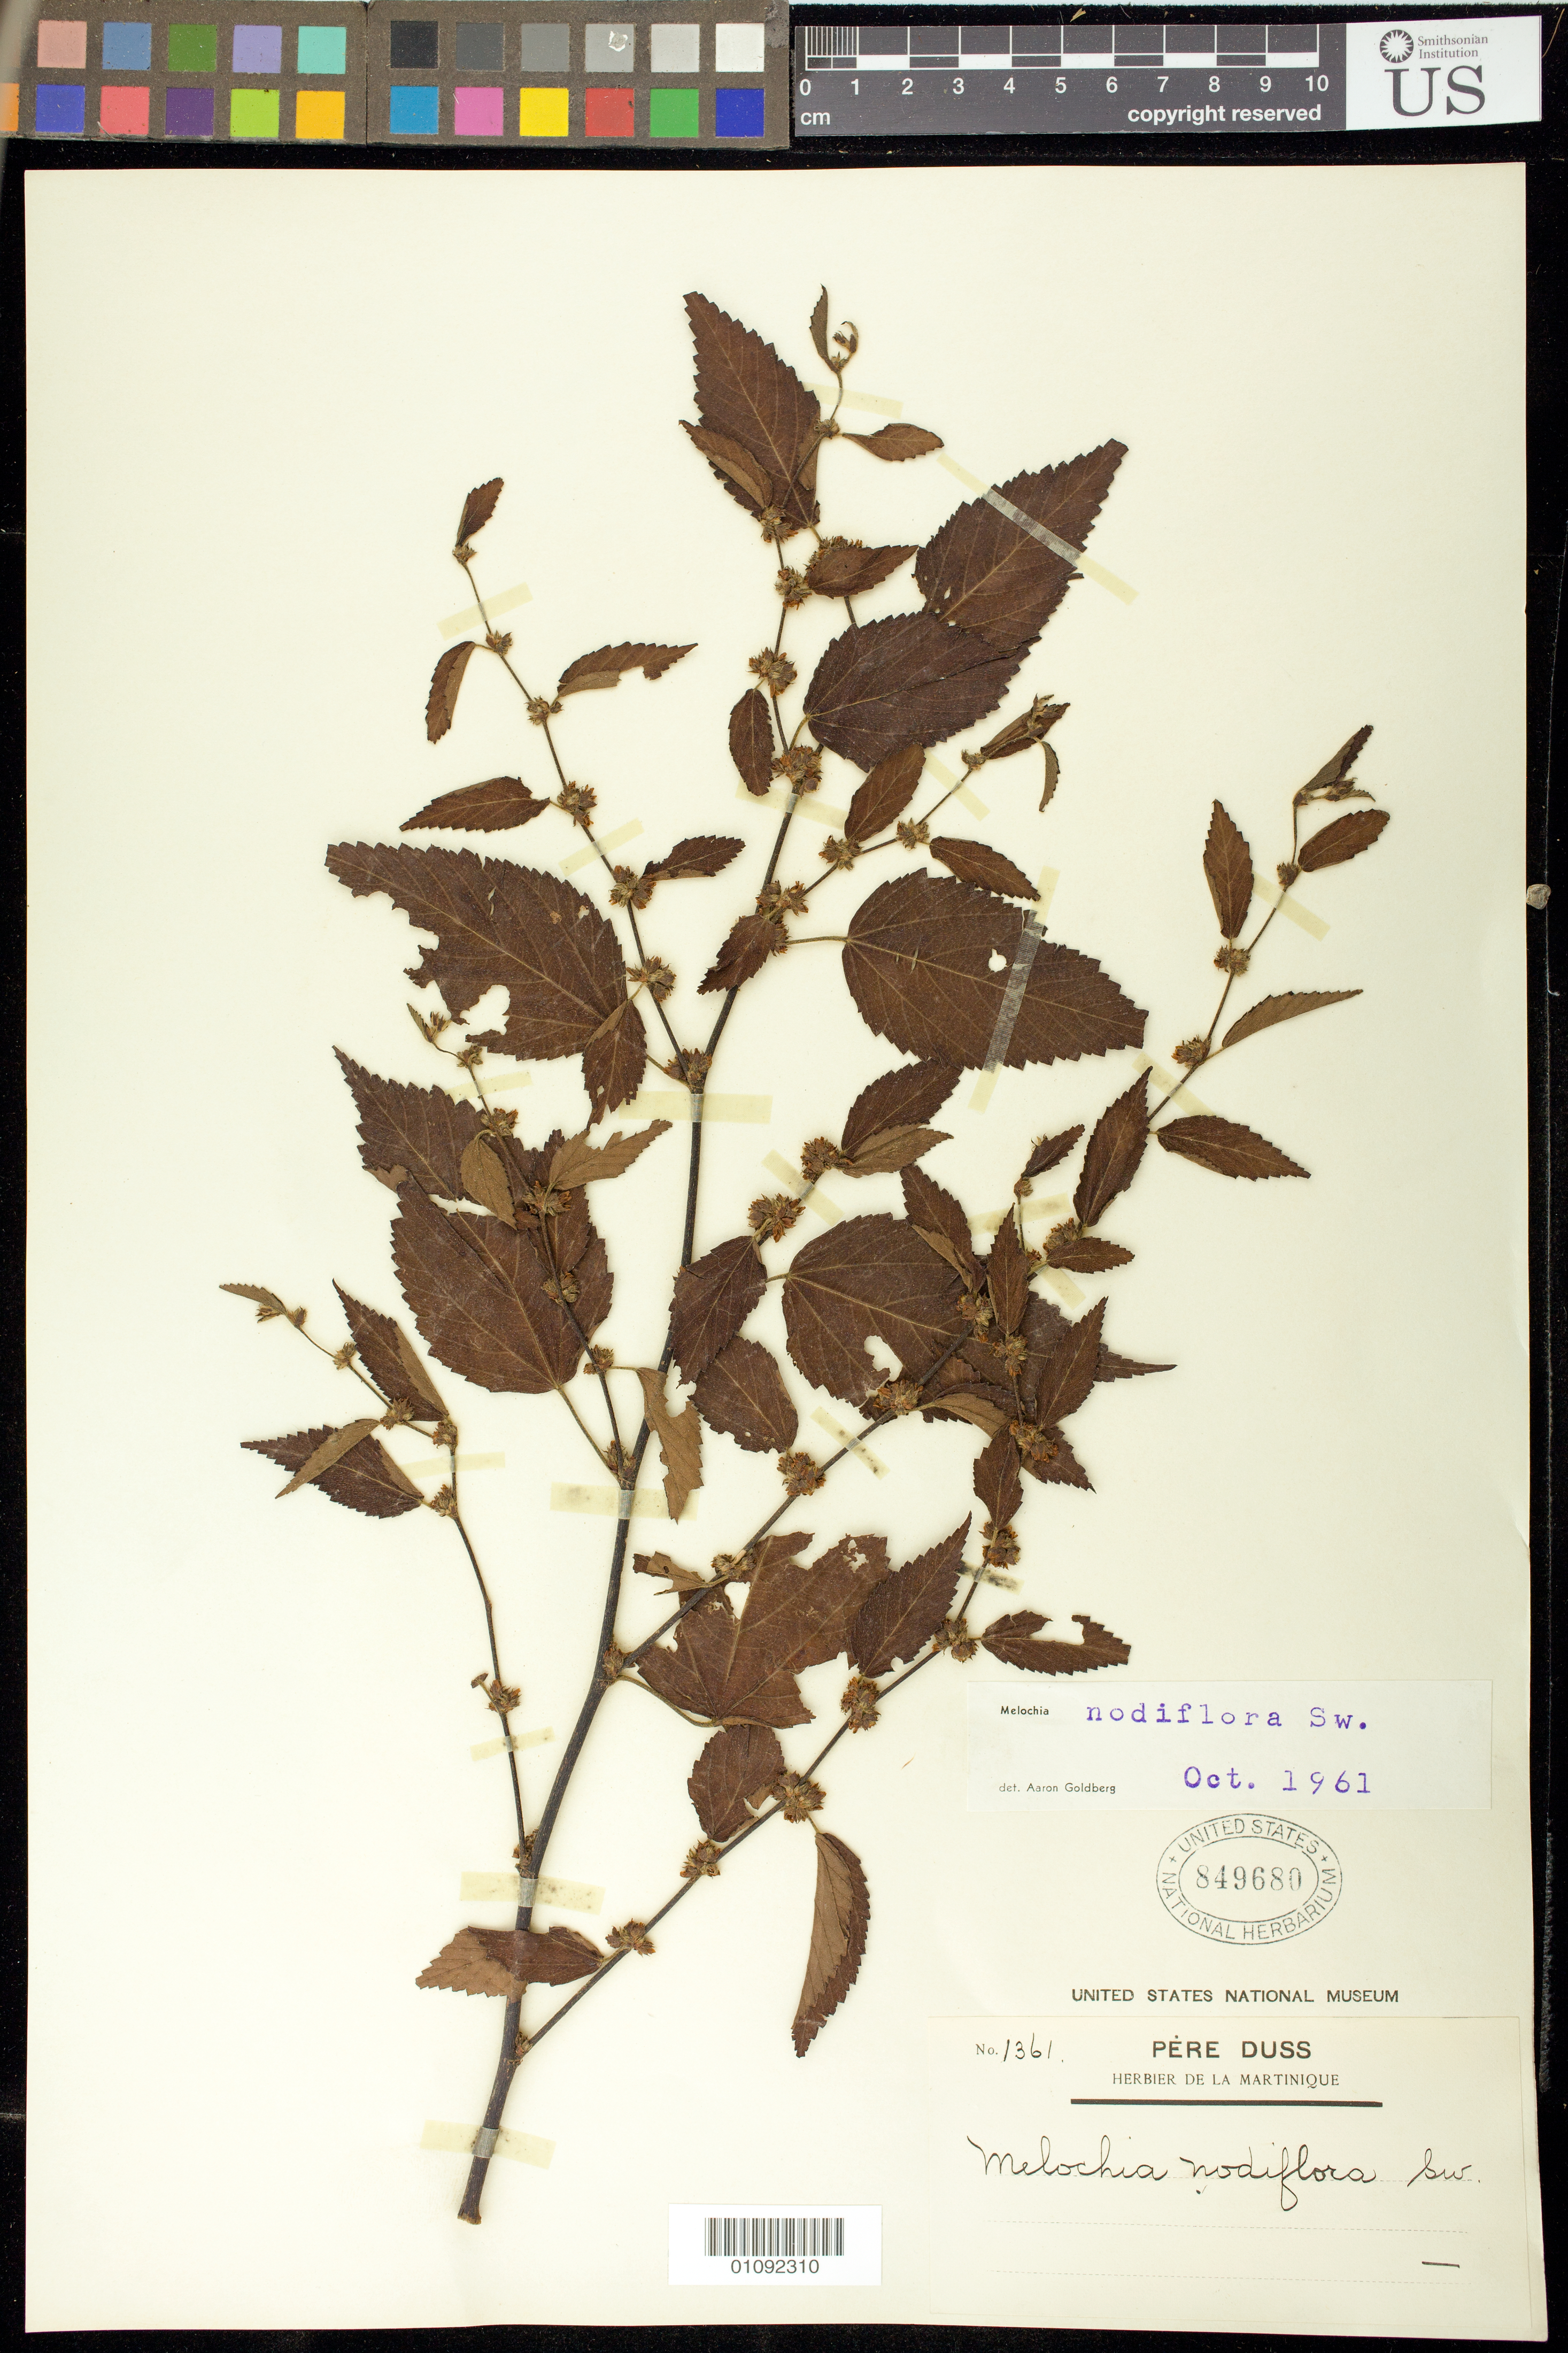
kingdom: Plantae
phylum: Tracheophyta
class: Magnoliopsida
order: Malvales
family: Malvaceae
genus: Melochia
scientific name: Melochia nodiflora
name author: Sw.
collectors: Père Duss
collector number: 1361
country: Martinique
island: Martinique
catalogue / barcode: US 849680